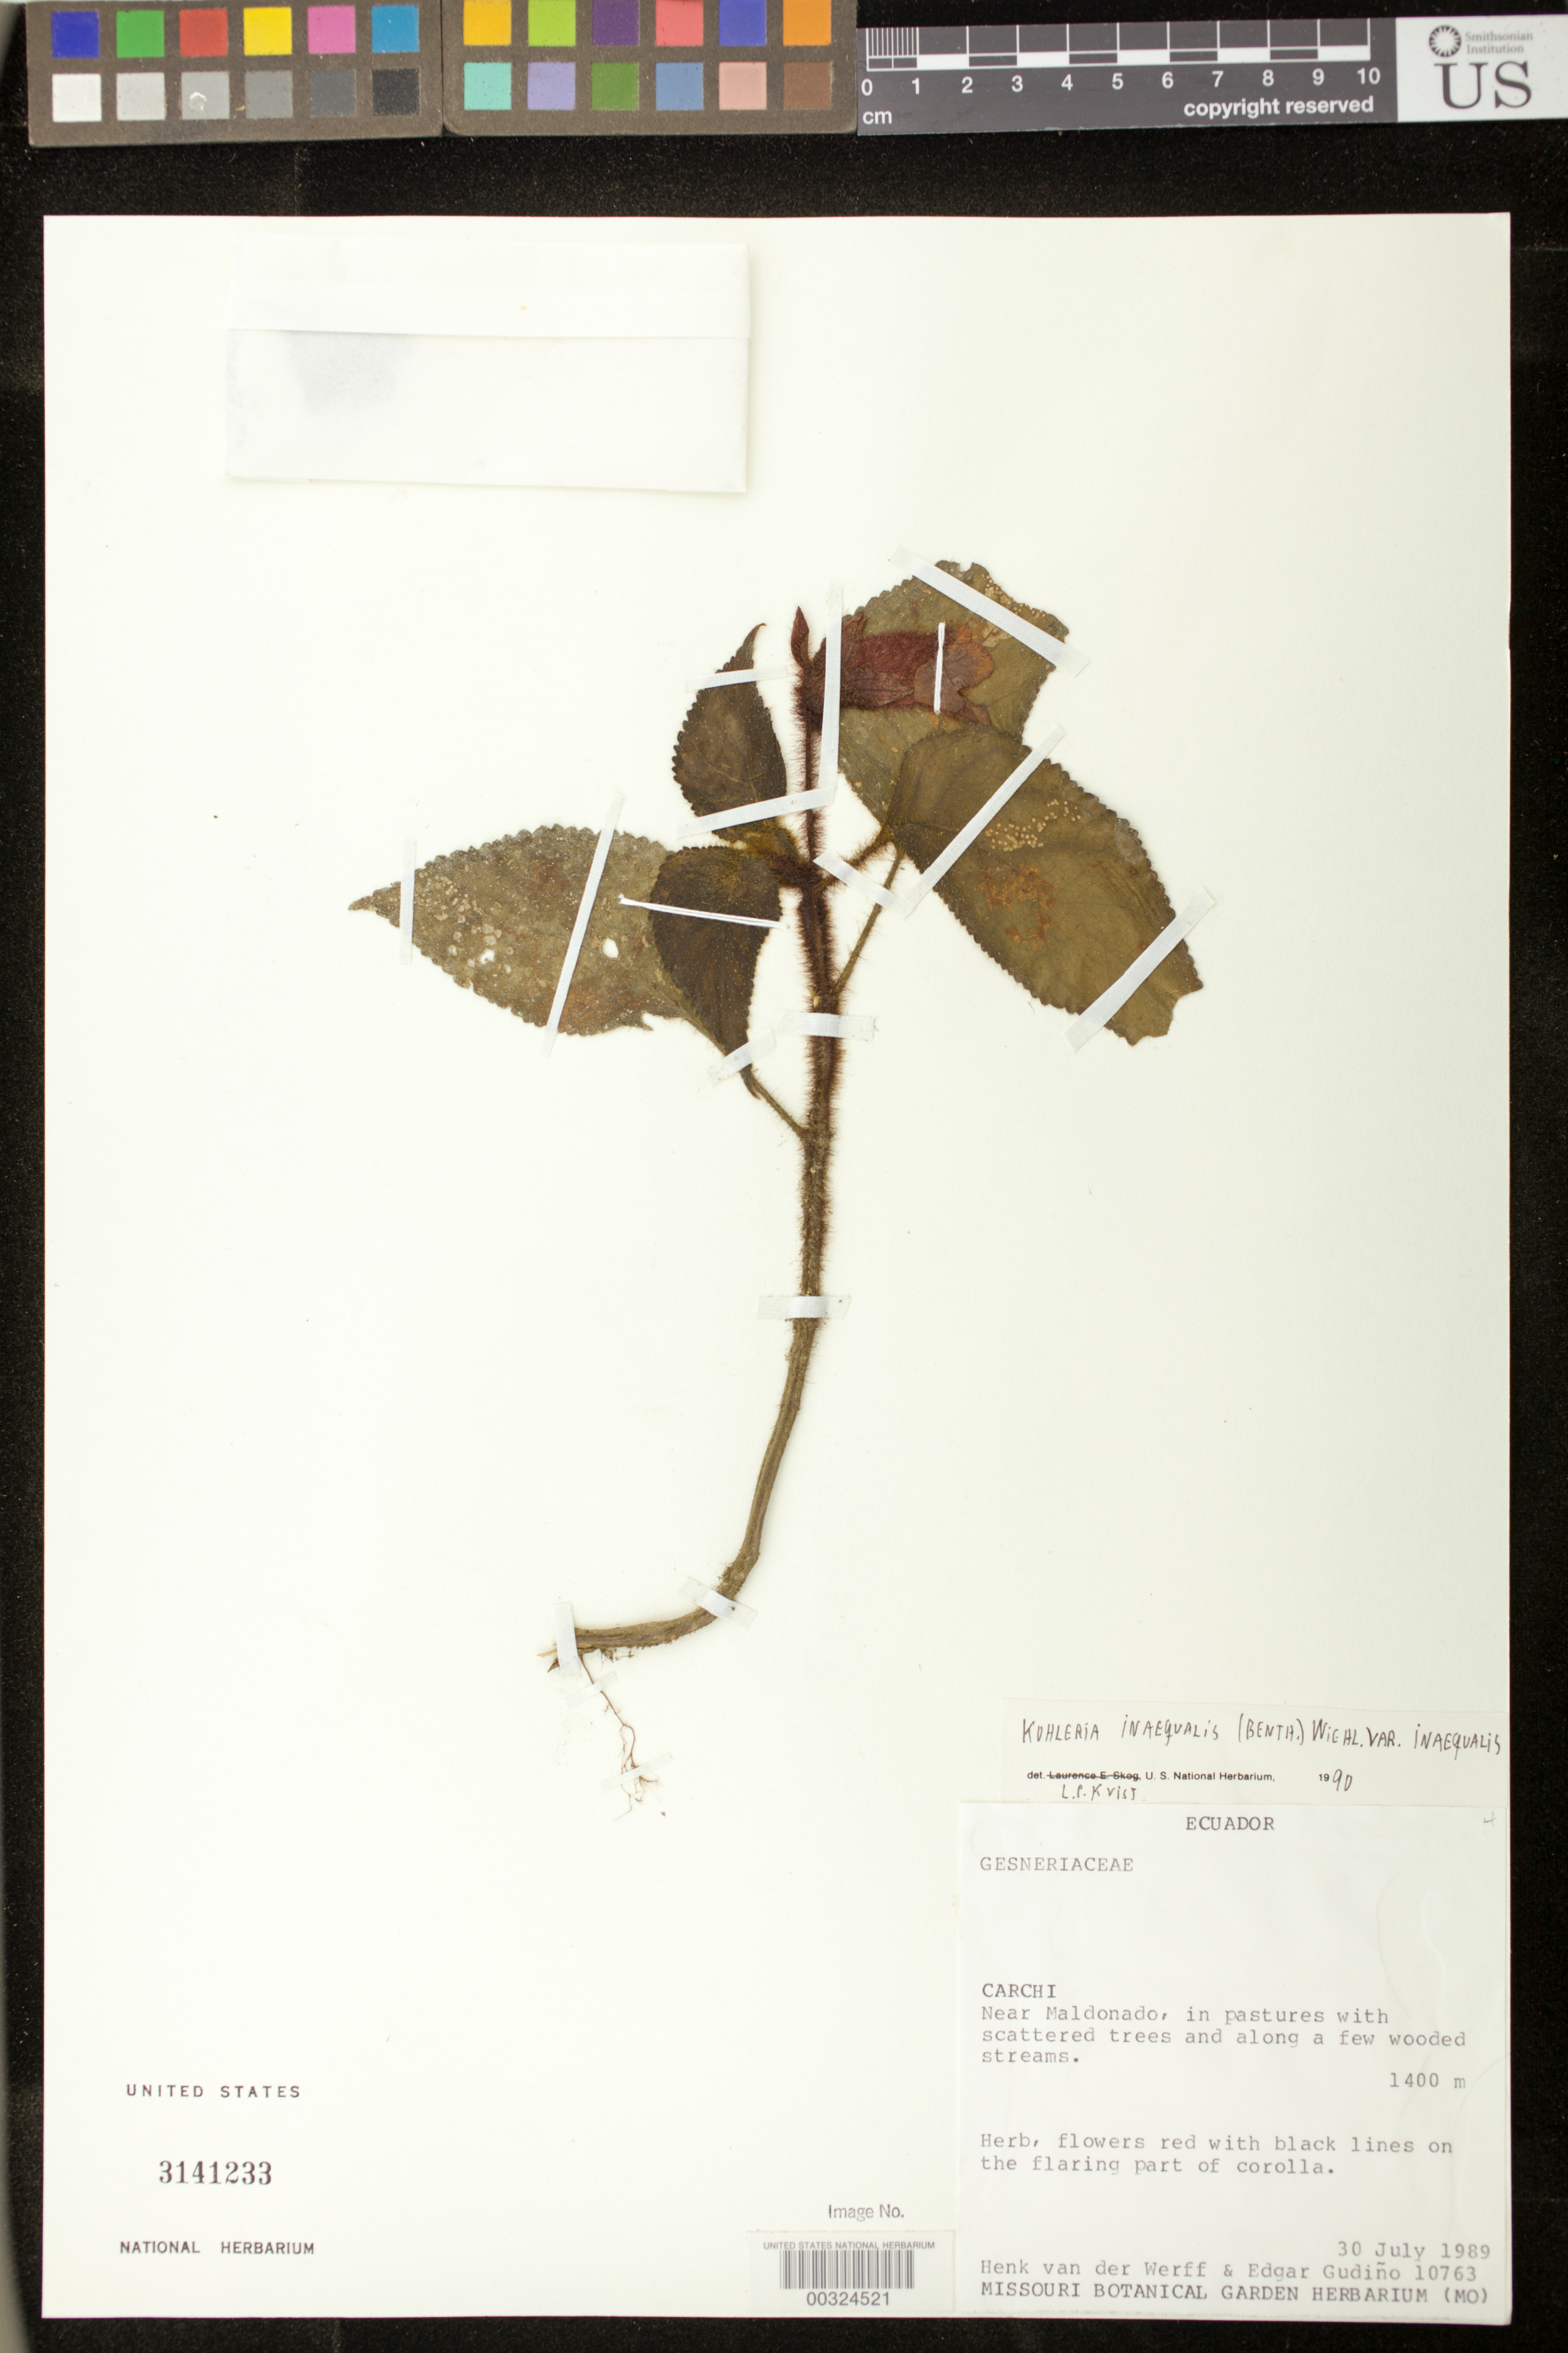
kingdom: Plantae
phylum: Tracheophyta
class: Magnoliopsida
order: Lamiales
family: Gesneriaceae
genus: Kohleria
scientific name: Kohleria inaequalis var. inaequalis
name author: (Benth.) Wiehler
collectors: H. van der Werff & E. Gudiño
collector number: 10763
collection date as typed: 30 Jul 1989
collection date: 1989-07-30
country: Ecuador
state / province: Carchi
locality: Near Maldonado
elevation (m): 1400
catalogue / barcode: US 3141233